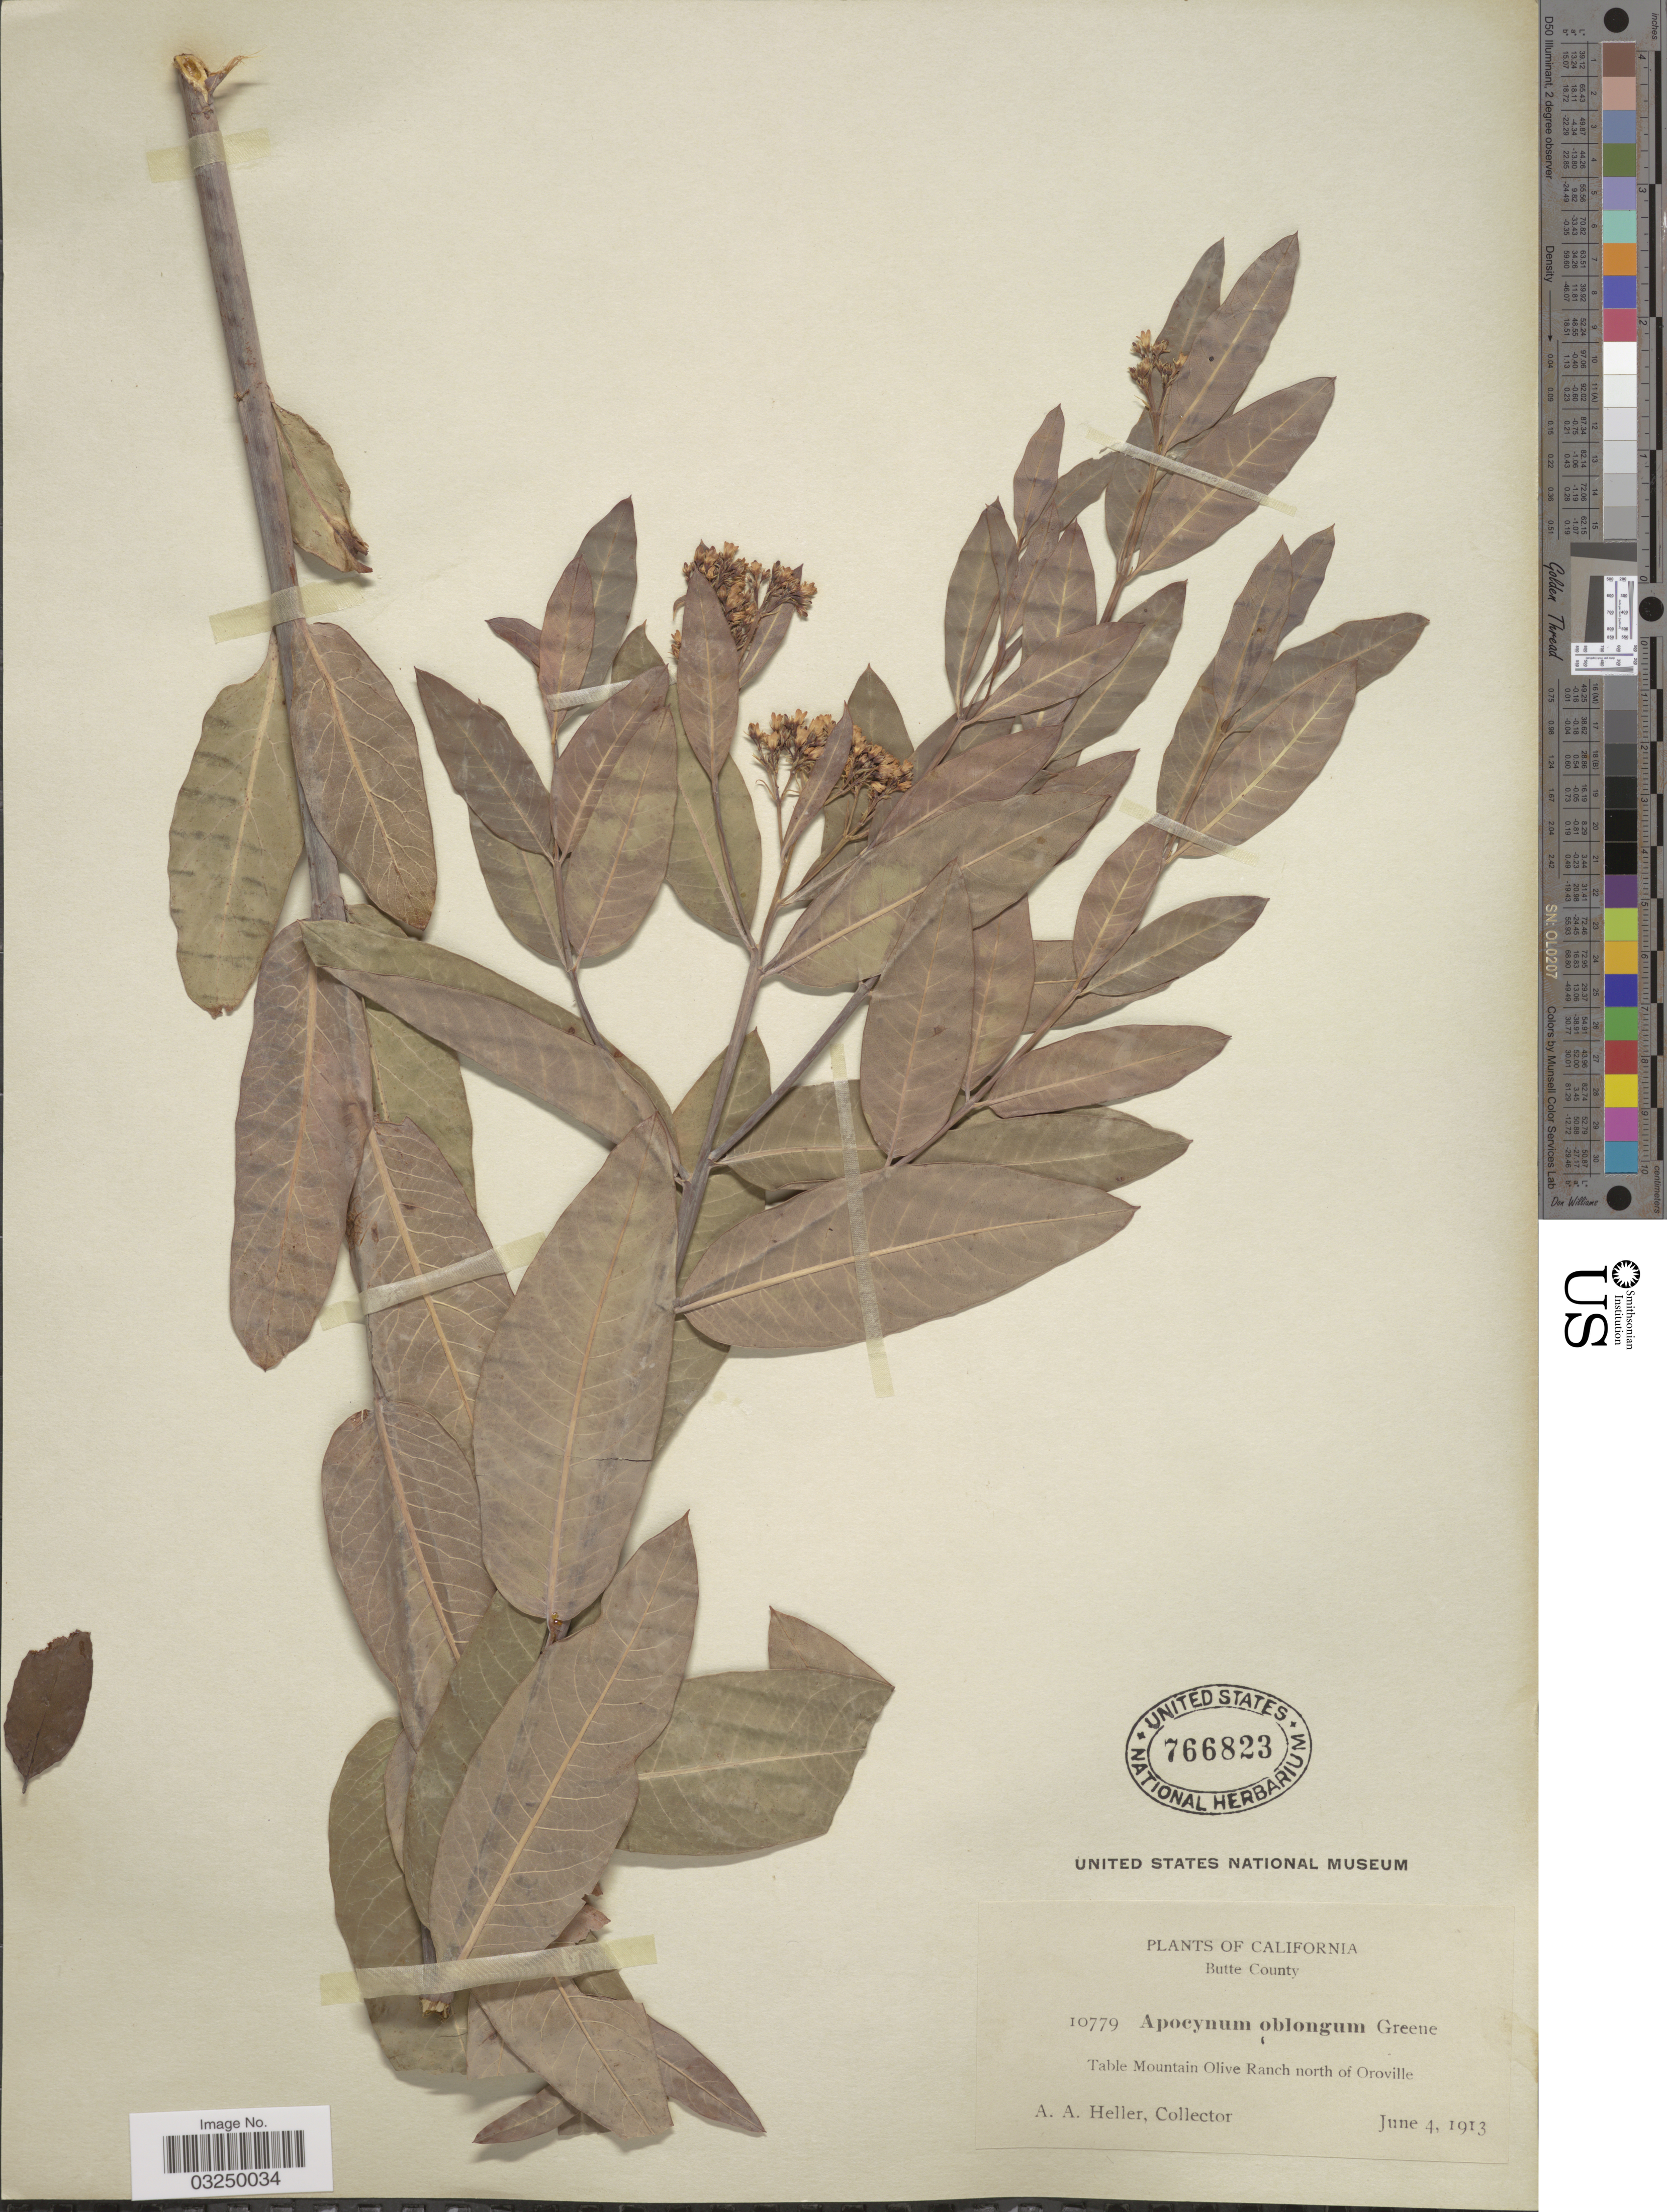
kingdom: Plantae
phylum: Tracheophyta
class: Magnoliopsida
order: Gentianales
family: Apocynaceae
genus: Apocynum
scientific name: Apocynum oblongum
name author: Greene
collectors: A. A. Heller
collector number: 10779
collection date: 1913-06-04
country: United States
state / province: California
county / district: Butte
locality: Butte County. Table Mountain Olive Ranch north of Oroville.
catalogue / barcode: US 766823